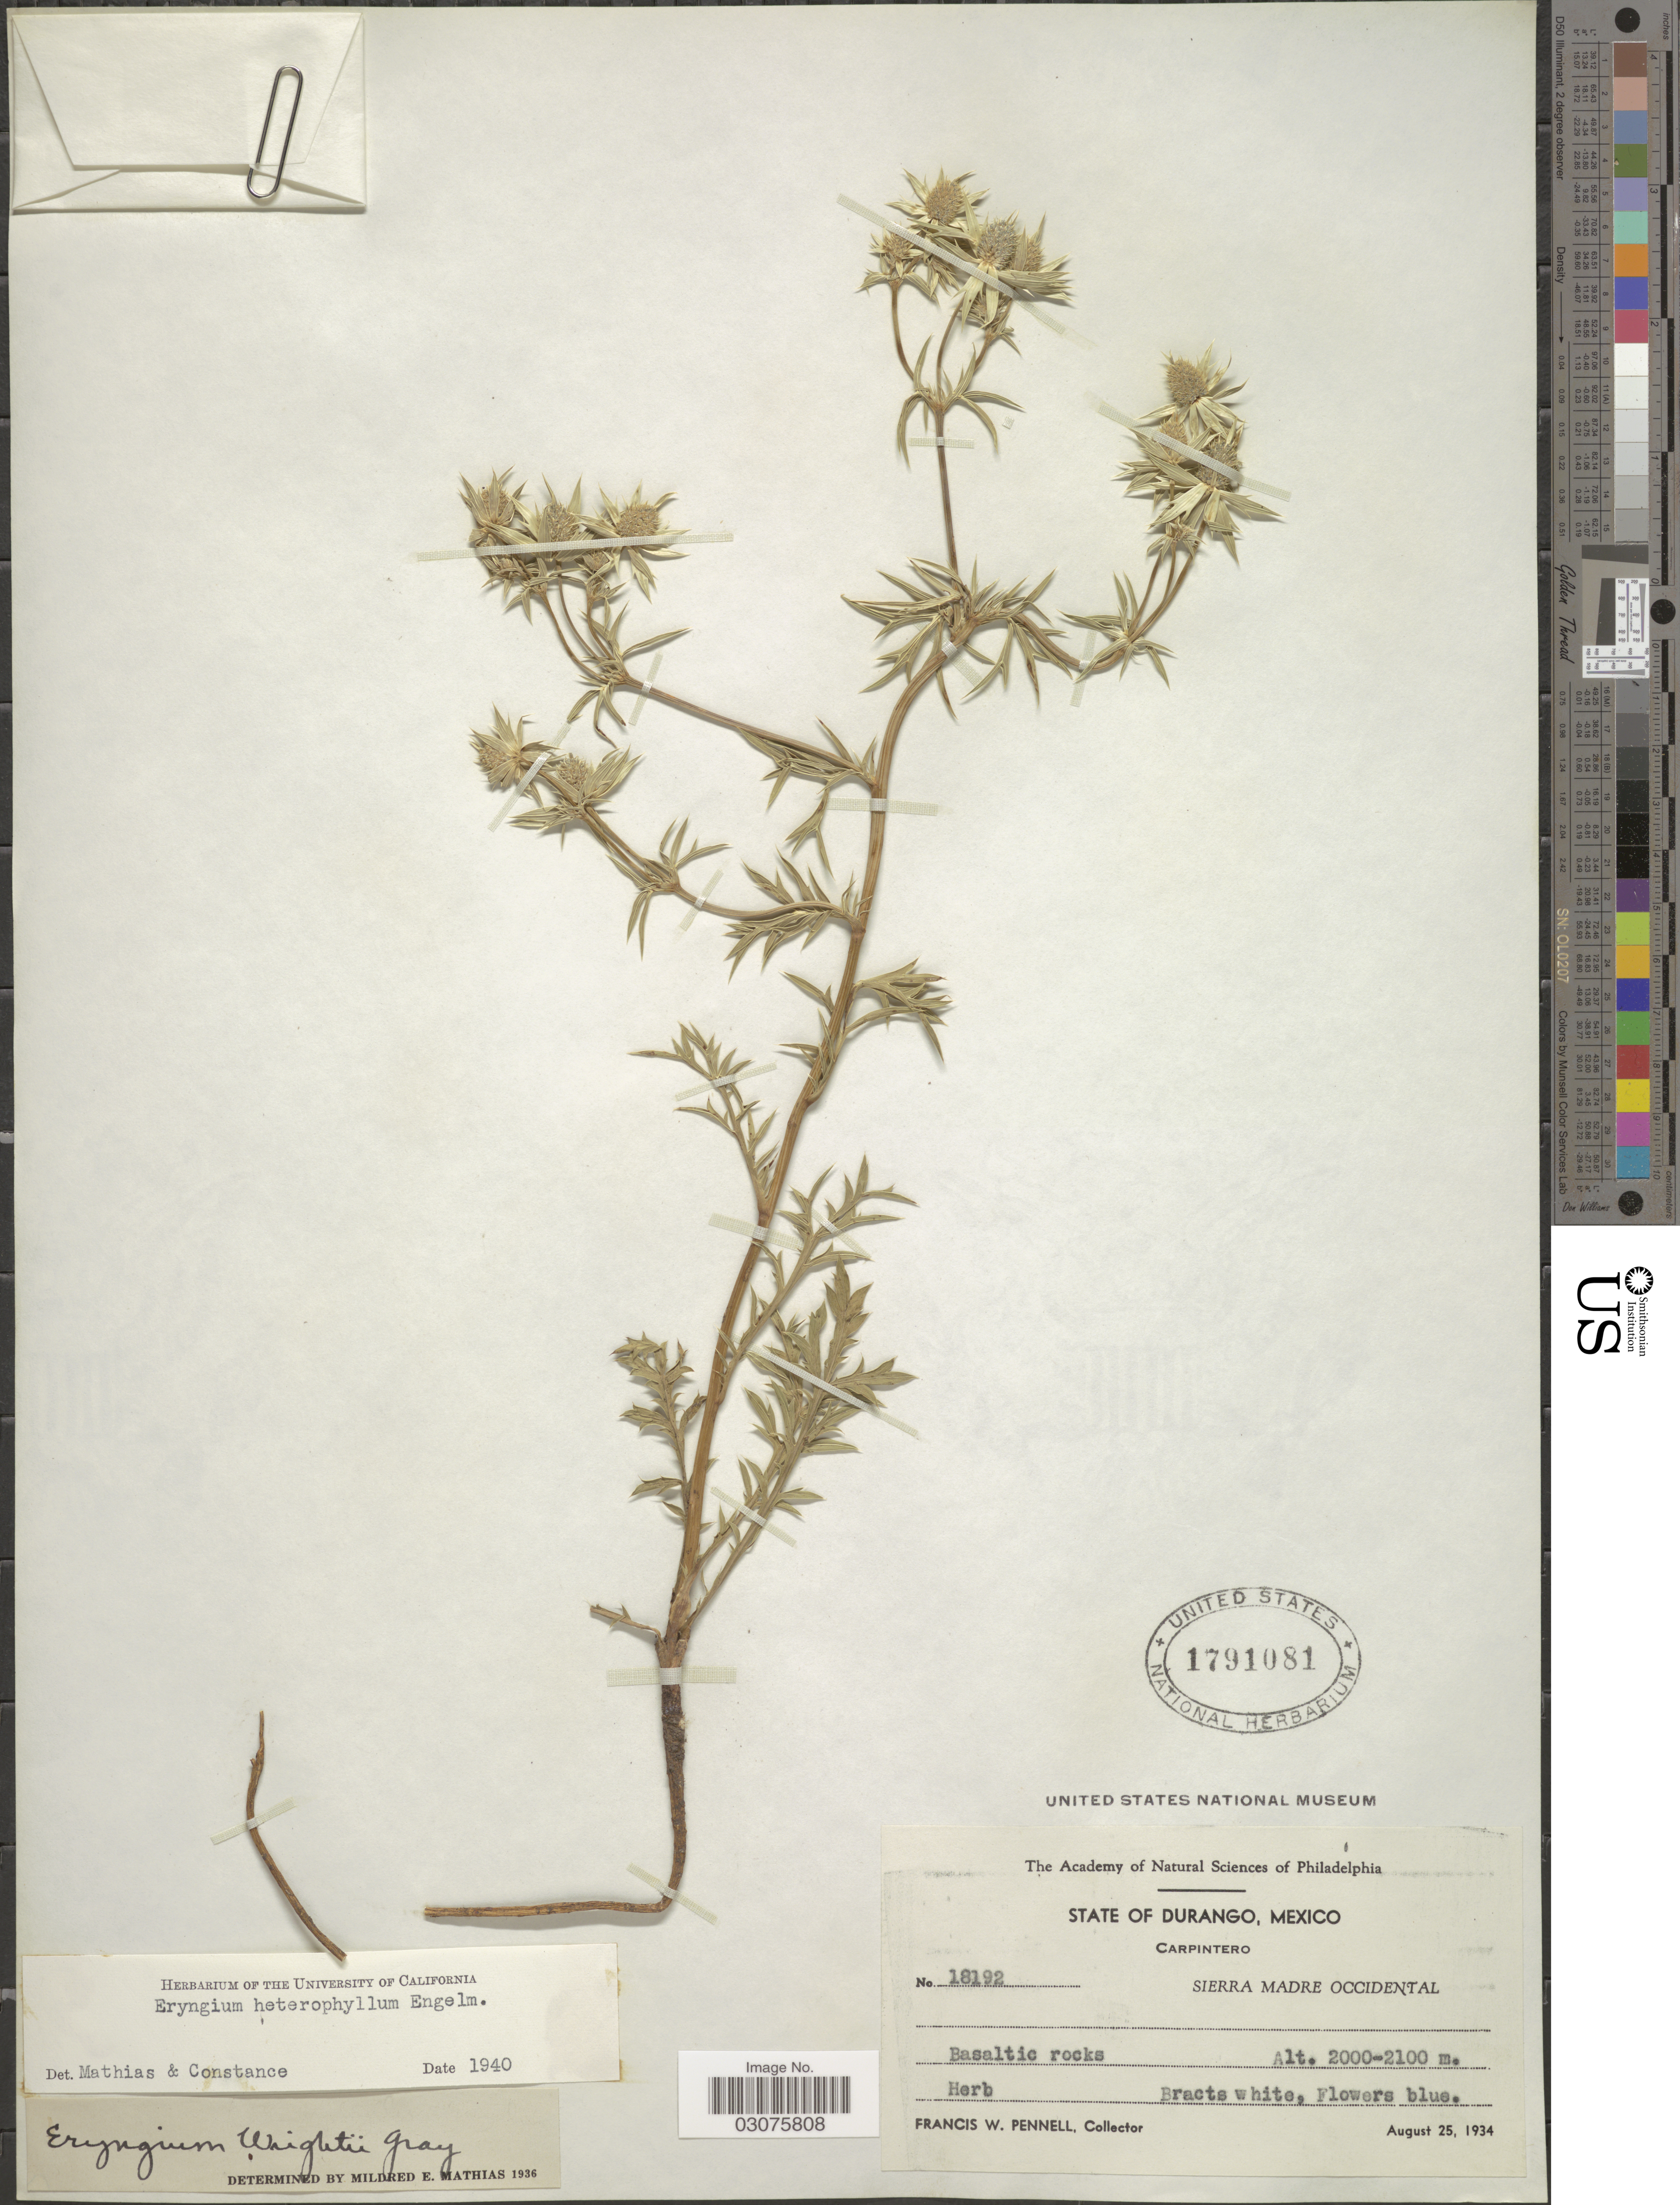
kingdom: Plantae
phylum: Tracheophyta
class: Magnoliopsida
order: Apiales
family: Apiaceae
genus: Eryngium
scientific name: Eryngium heterophyllum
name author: Engelm.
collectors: F. W. Pennell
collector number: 18192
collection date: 1934-08-25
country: Mexico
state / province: Durango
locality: State of Durango. Carpintero. Sierra Madre Occidental. Basaltic rocks.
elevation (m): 2000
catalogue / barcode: US 1791081